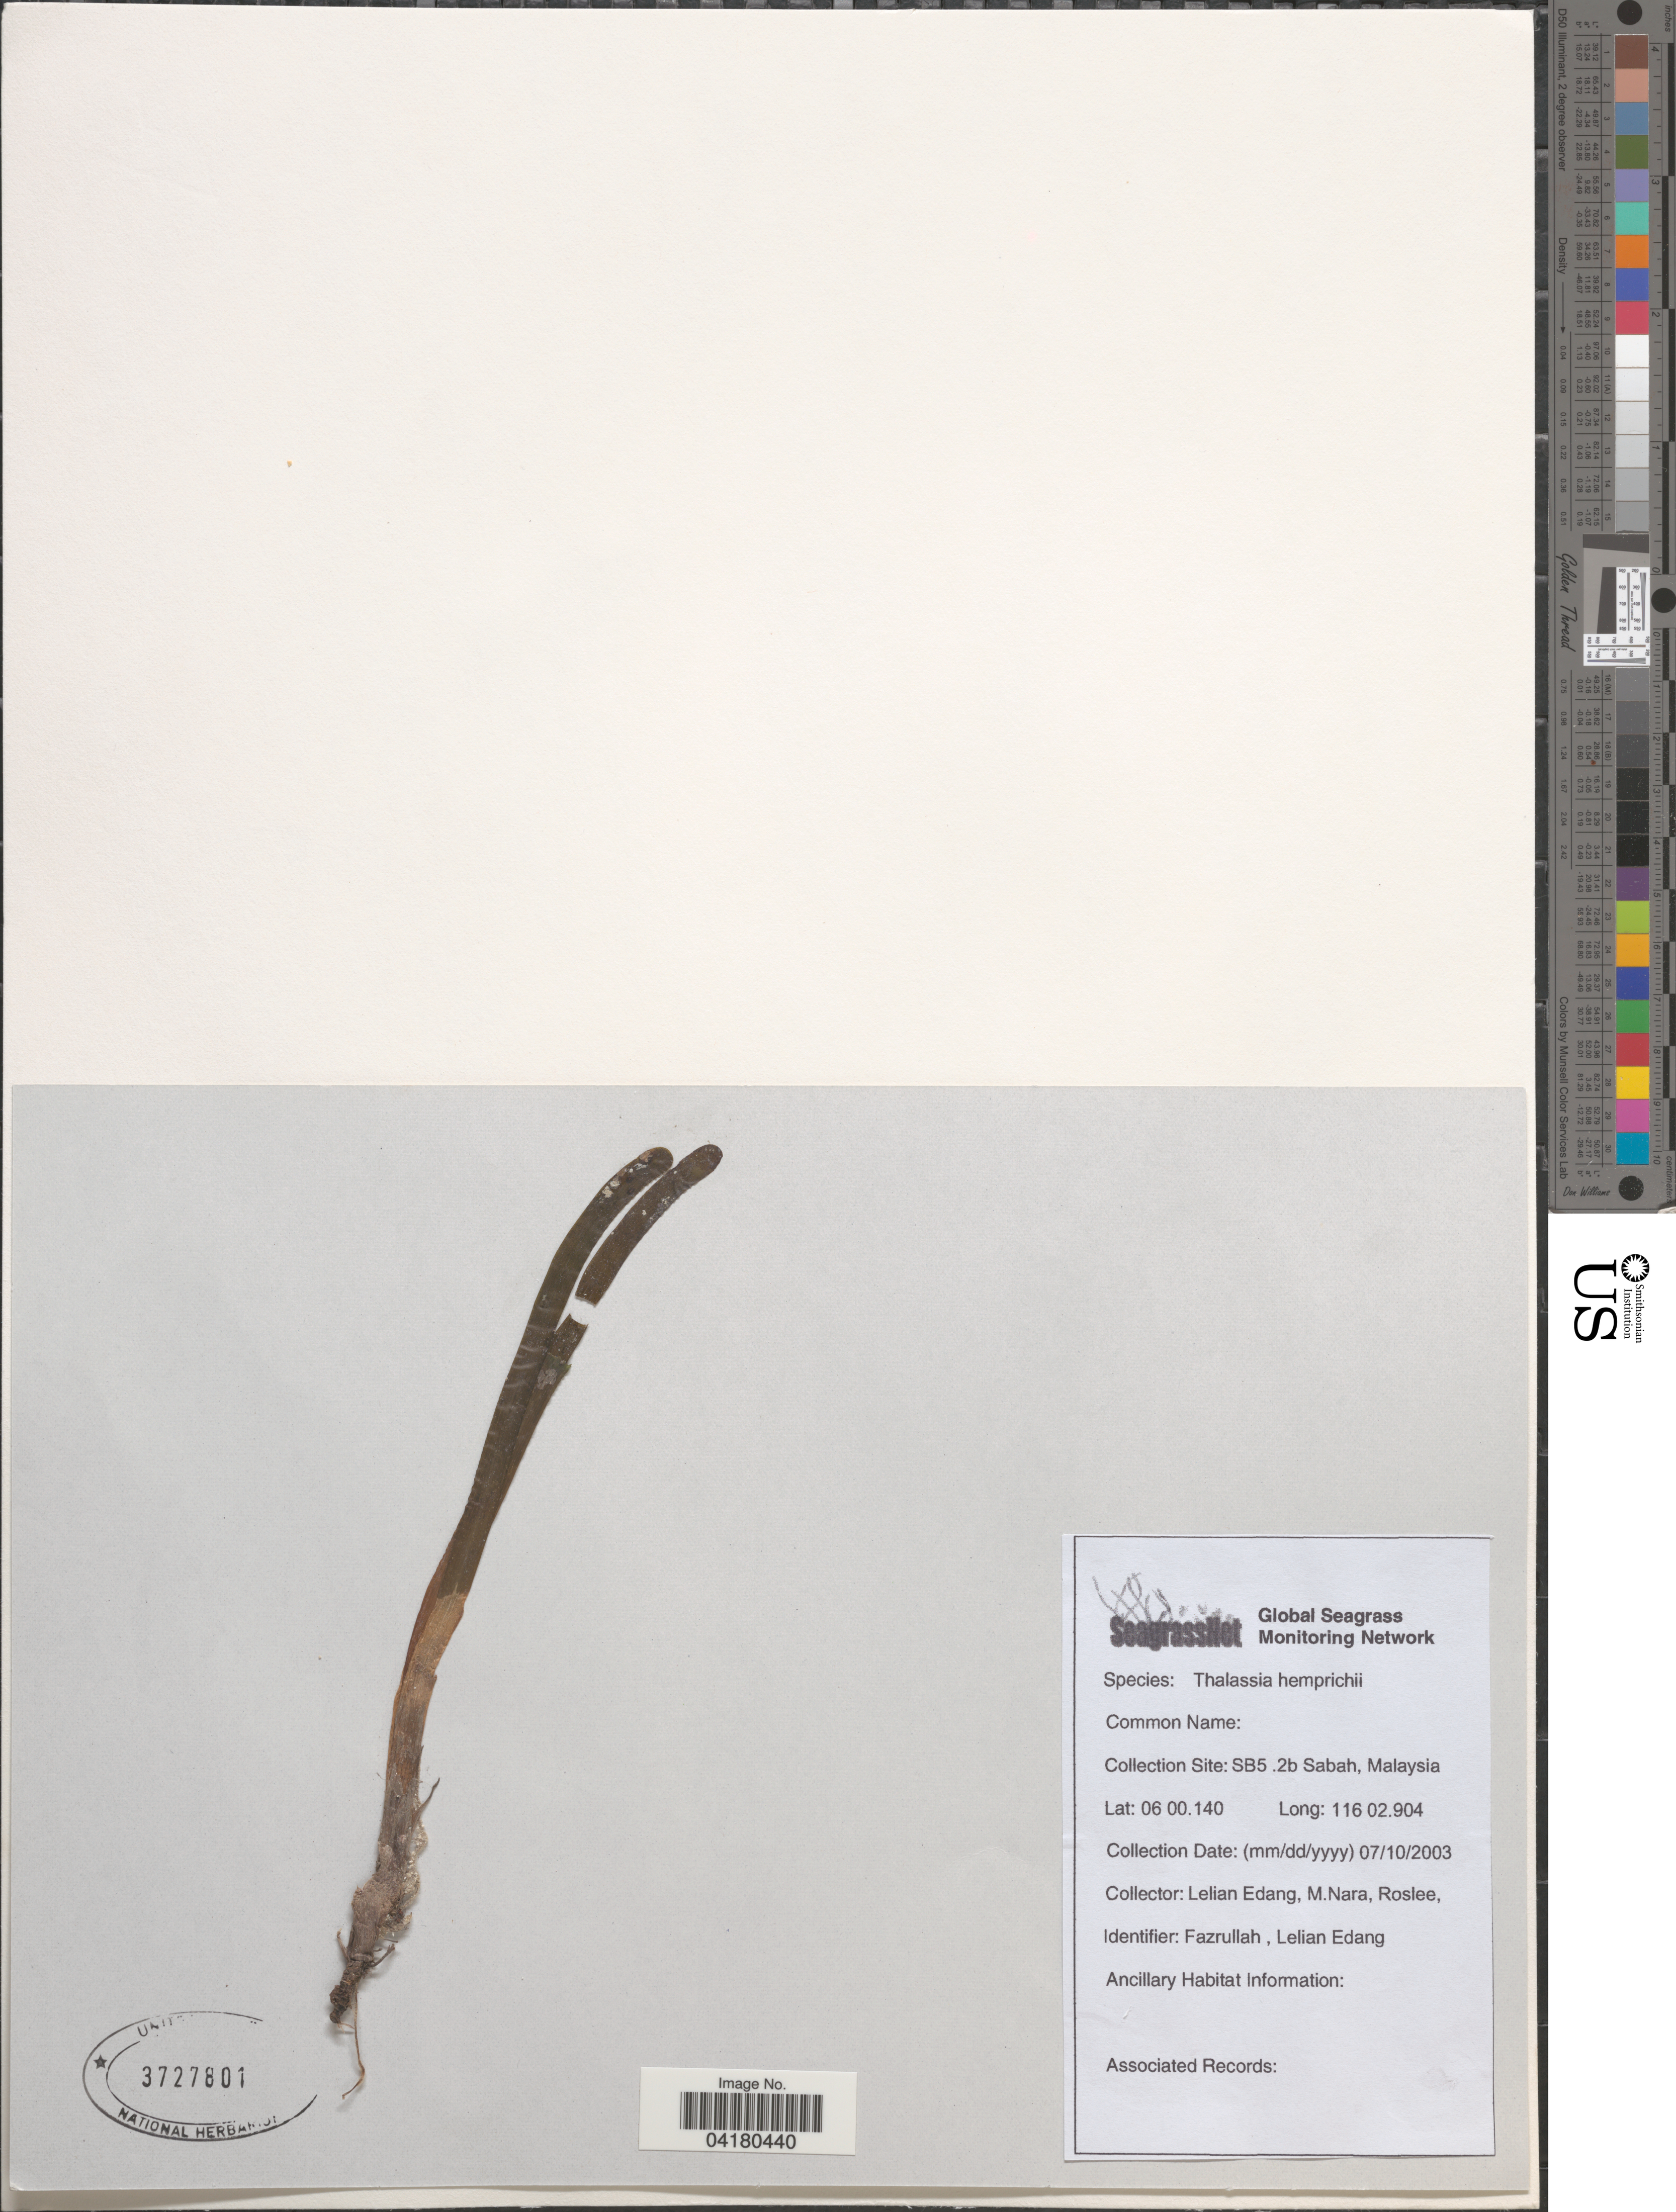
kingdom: Plantae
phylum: Tracheophyta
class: Liliopsida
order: Alismatales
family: Hydrocharitaceae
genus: Thalassia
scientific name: Thalassia hemprichii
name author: Asch.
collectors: L. Edang, M. Nara & Roslee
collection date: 2003-10-07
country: Malaysia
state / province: Sabah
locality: Collection Site: SB5. 2b.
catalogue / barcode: US 3727801